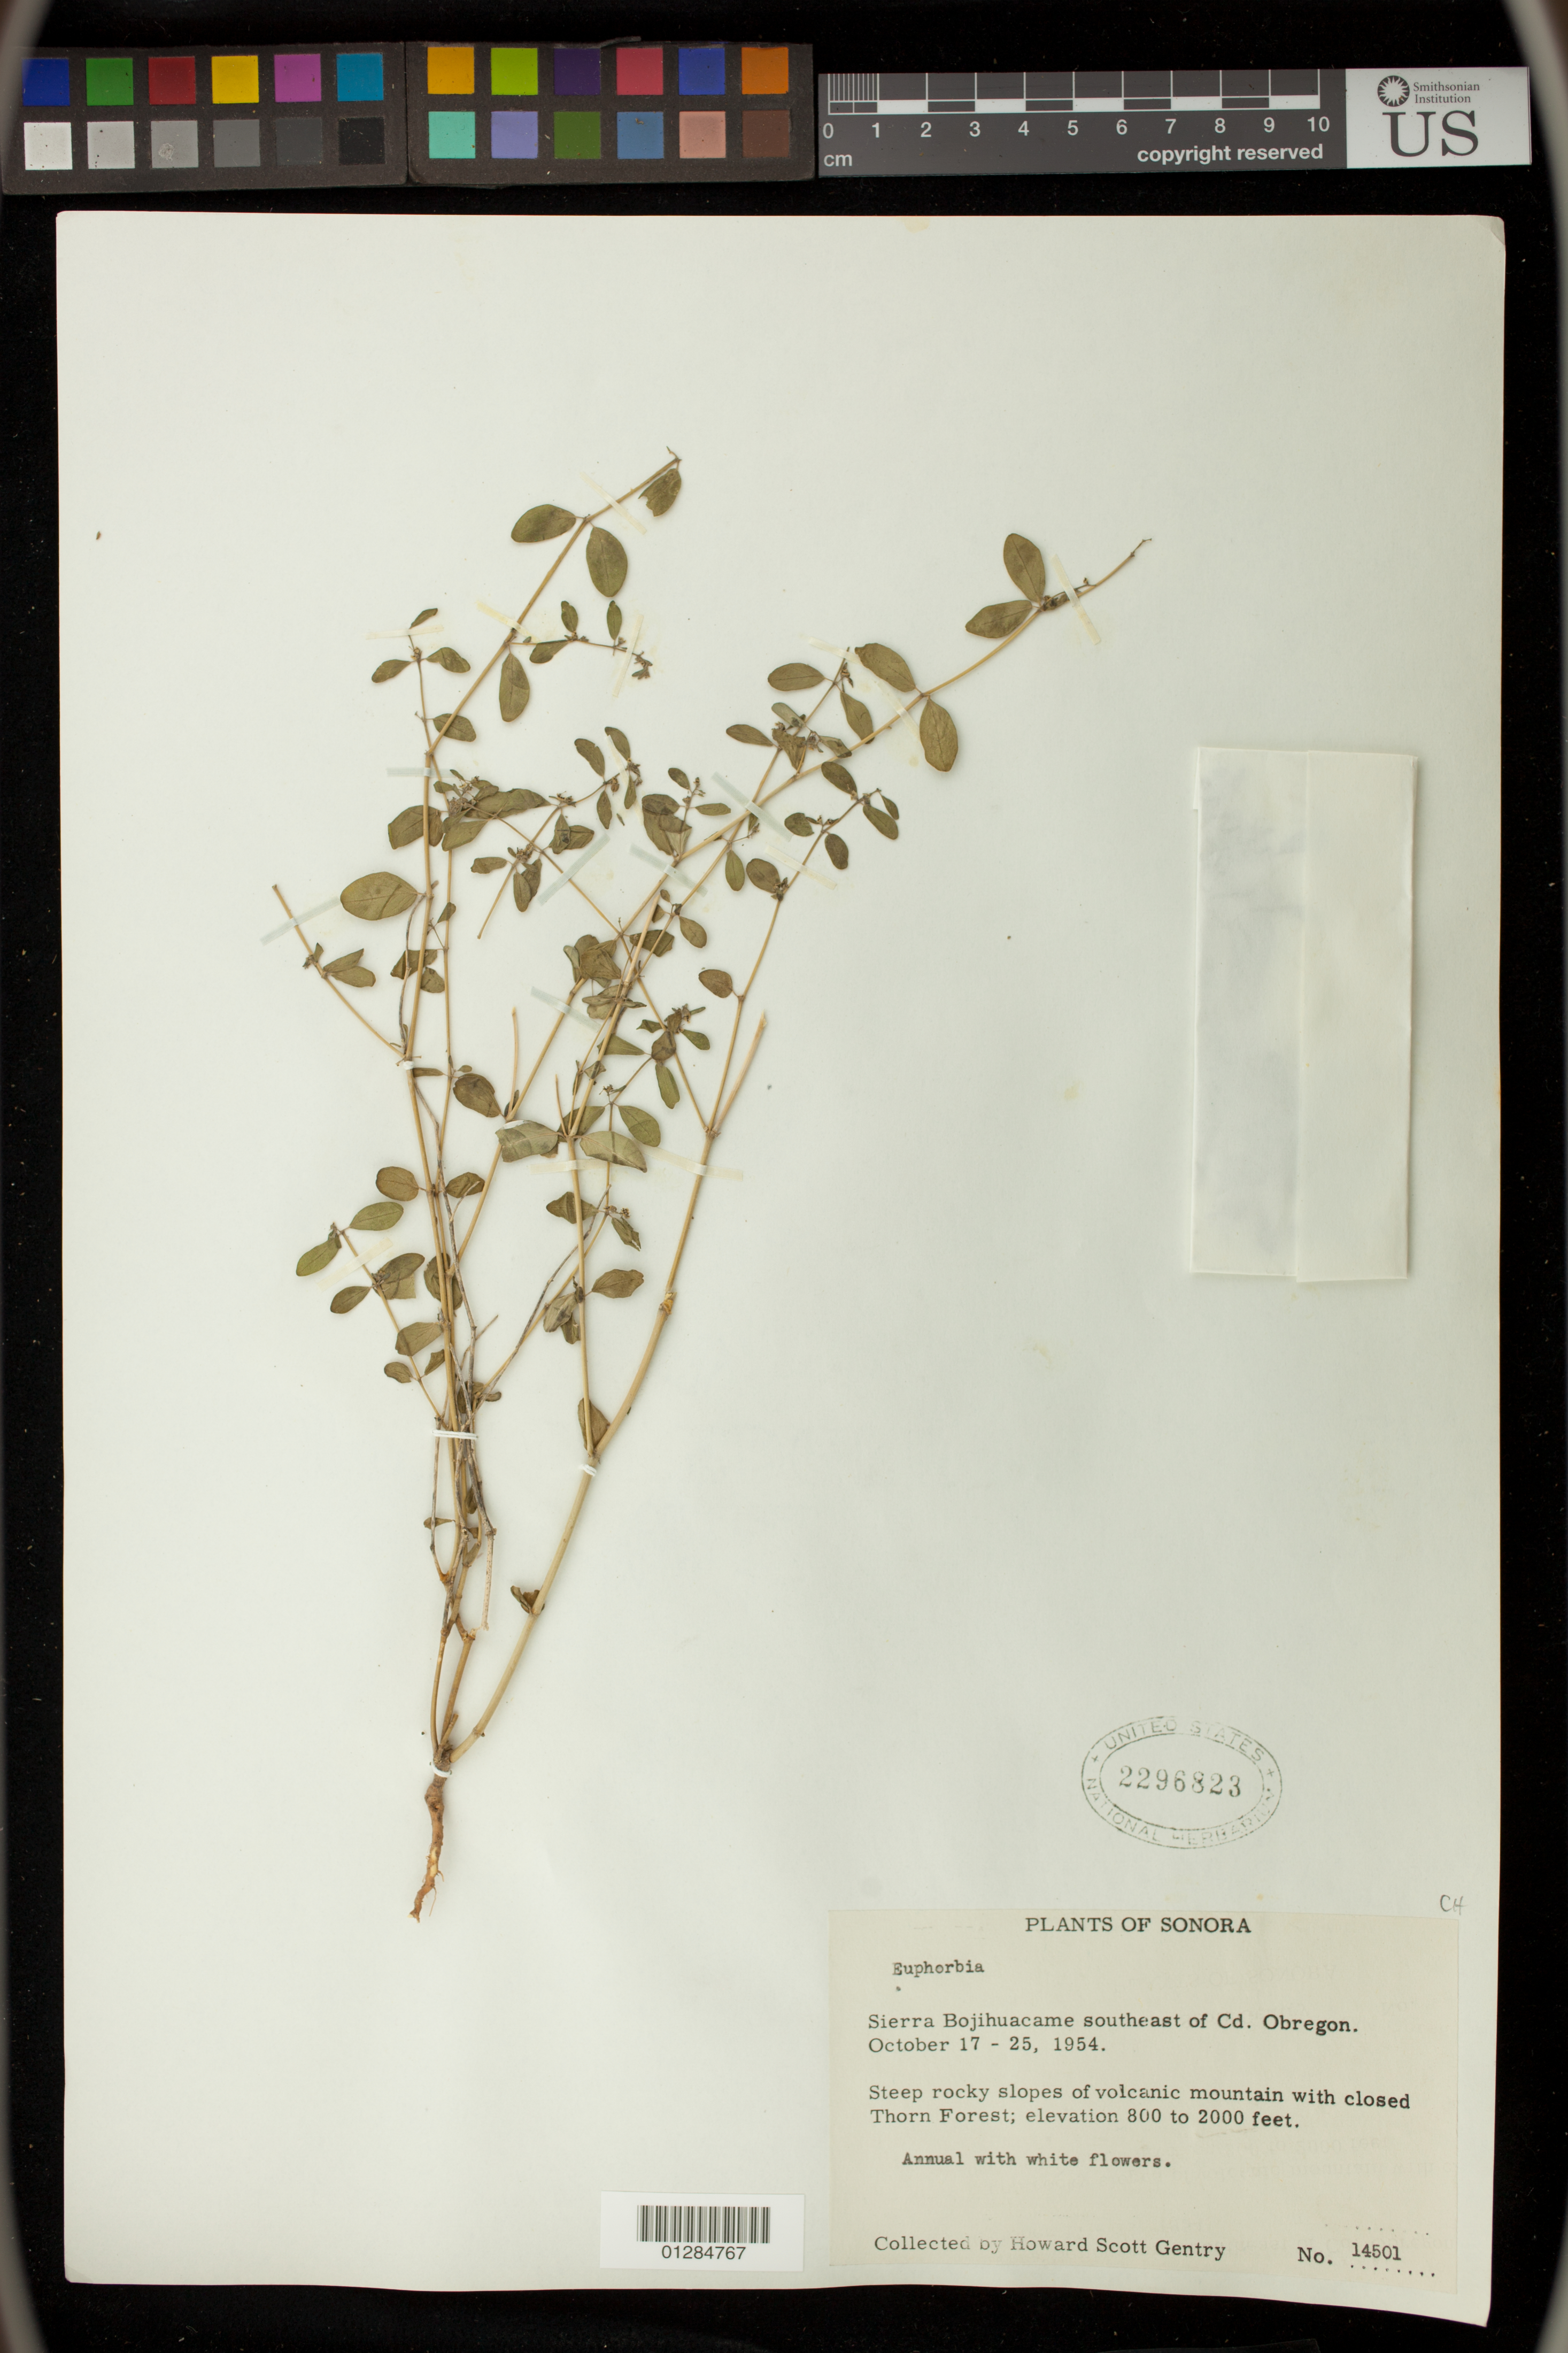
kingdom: Plantae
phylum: Tracheophyta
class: Magnoliopsida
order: Malpighiales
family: Euphorbiaceae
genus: Euphorbia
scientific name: Euphorbia sp.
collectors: H. S. Gentry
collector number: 14501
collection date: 1954-10-17/1954-10-25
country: Mexico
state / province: Sonora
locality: Sierra Bojihuacame southeast of Cd. Obergon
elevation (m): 244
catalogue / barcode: US 2296823